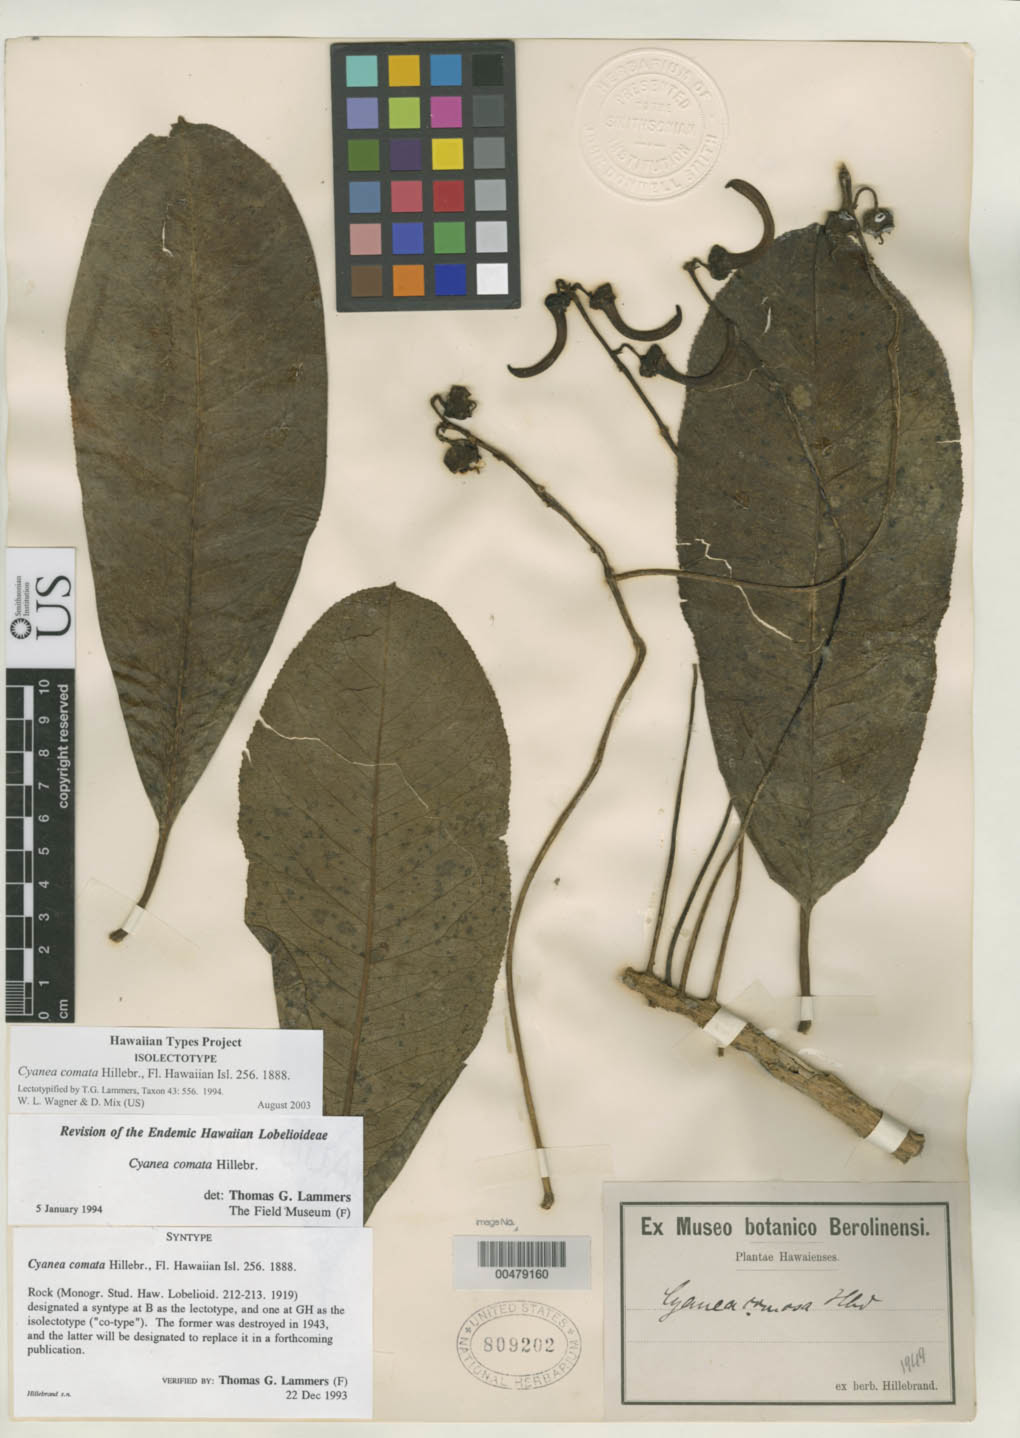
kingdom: Plantae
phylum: Tracheophyta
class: Magnoliopsida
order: Asterales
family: Campanulaceae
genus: Cyanea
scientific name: Cyanea comata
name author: Hillebr.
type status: Isolectotype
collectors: W. Hillebrand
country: United States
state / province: Hawaii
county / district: Maui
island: Maui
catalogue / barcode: US 809202